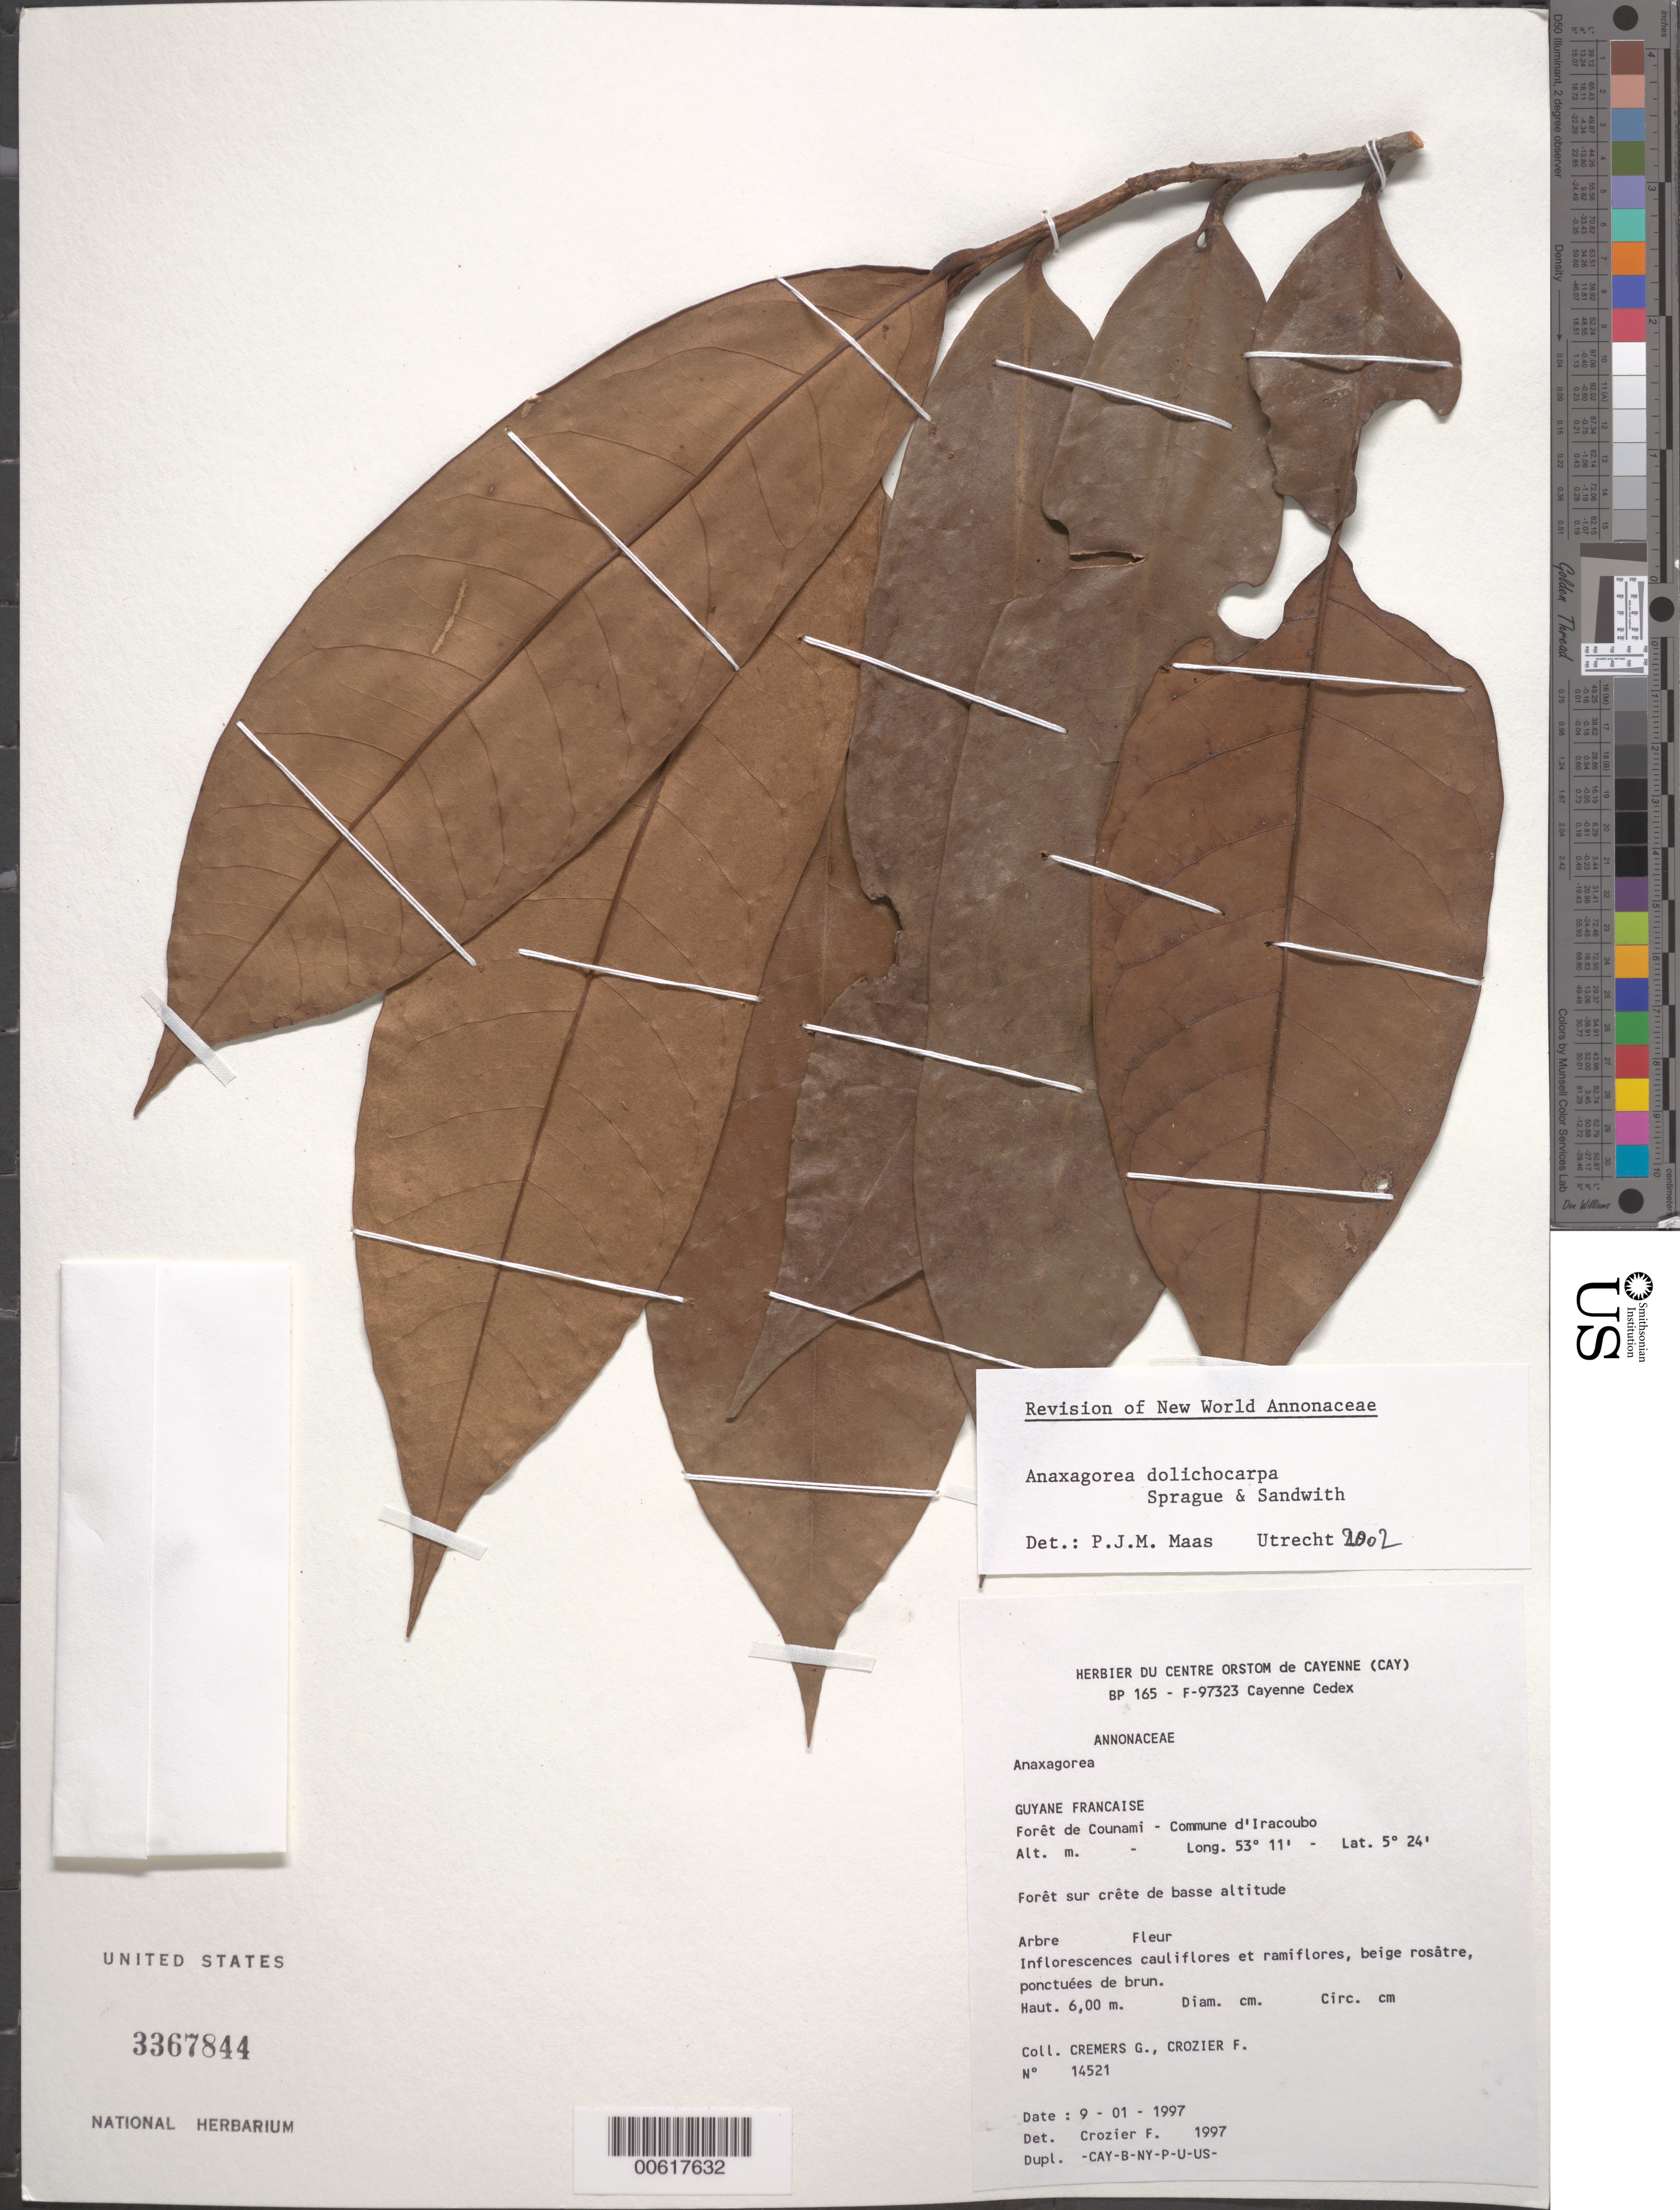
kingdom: Plantae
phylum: Tracheophyta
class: Magnoliopsida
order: Magnoliales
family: Annonaceae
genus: Anaxagorea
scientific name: Anaxagorea dolichocarpa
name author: Sprague & Sandwith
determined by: Maas, Paul J. M.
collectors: G. Cremers & F. Crozier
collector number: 14521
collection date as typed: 9-Jan-97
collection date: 1997-01-09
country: French Guiana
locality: Commune d'Iracoubo, forêt de Counami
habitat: Forêt sur crête de basse altitude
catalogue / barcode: US 3367844